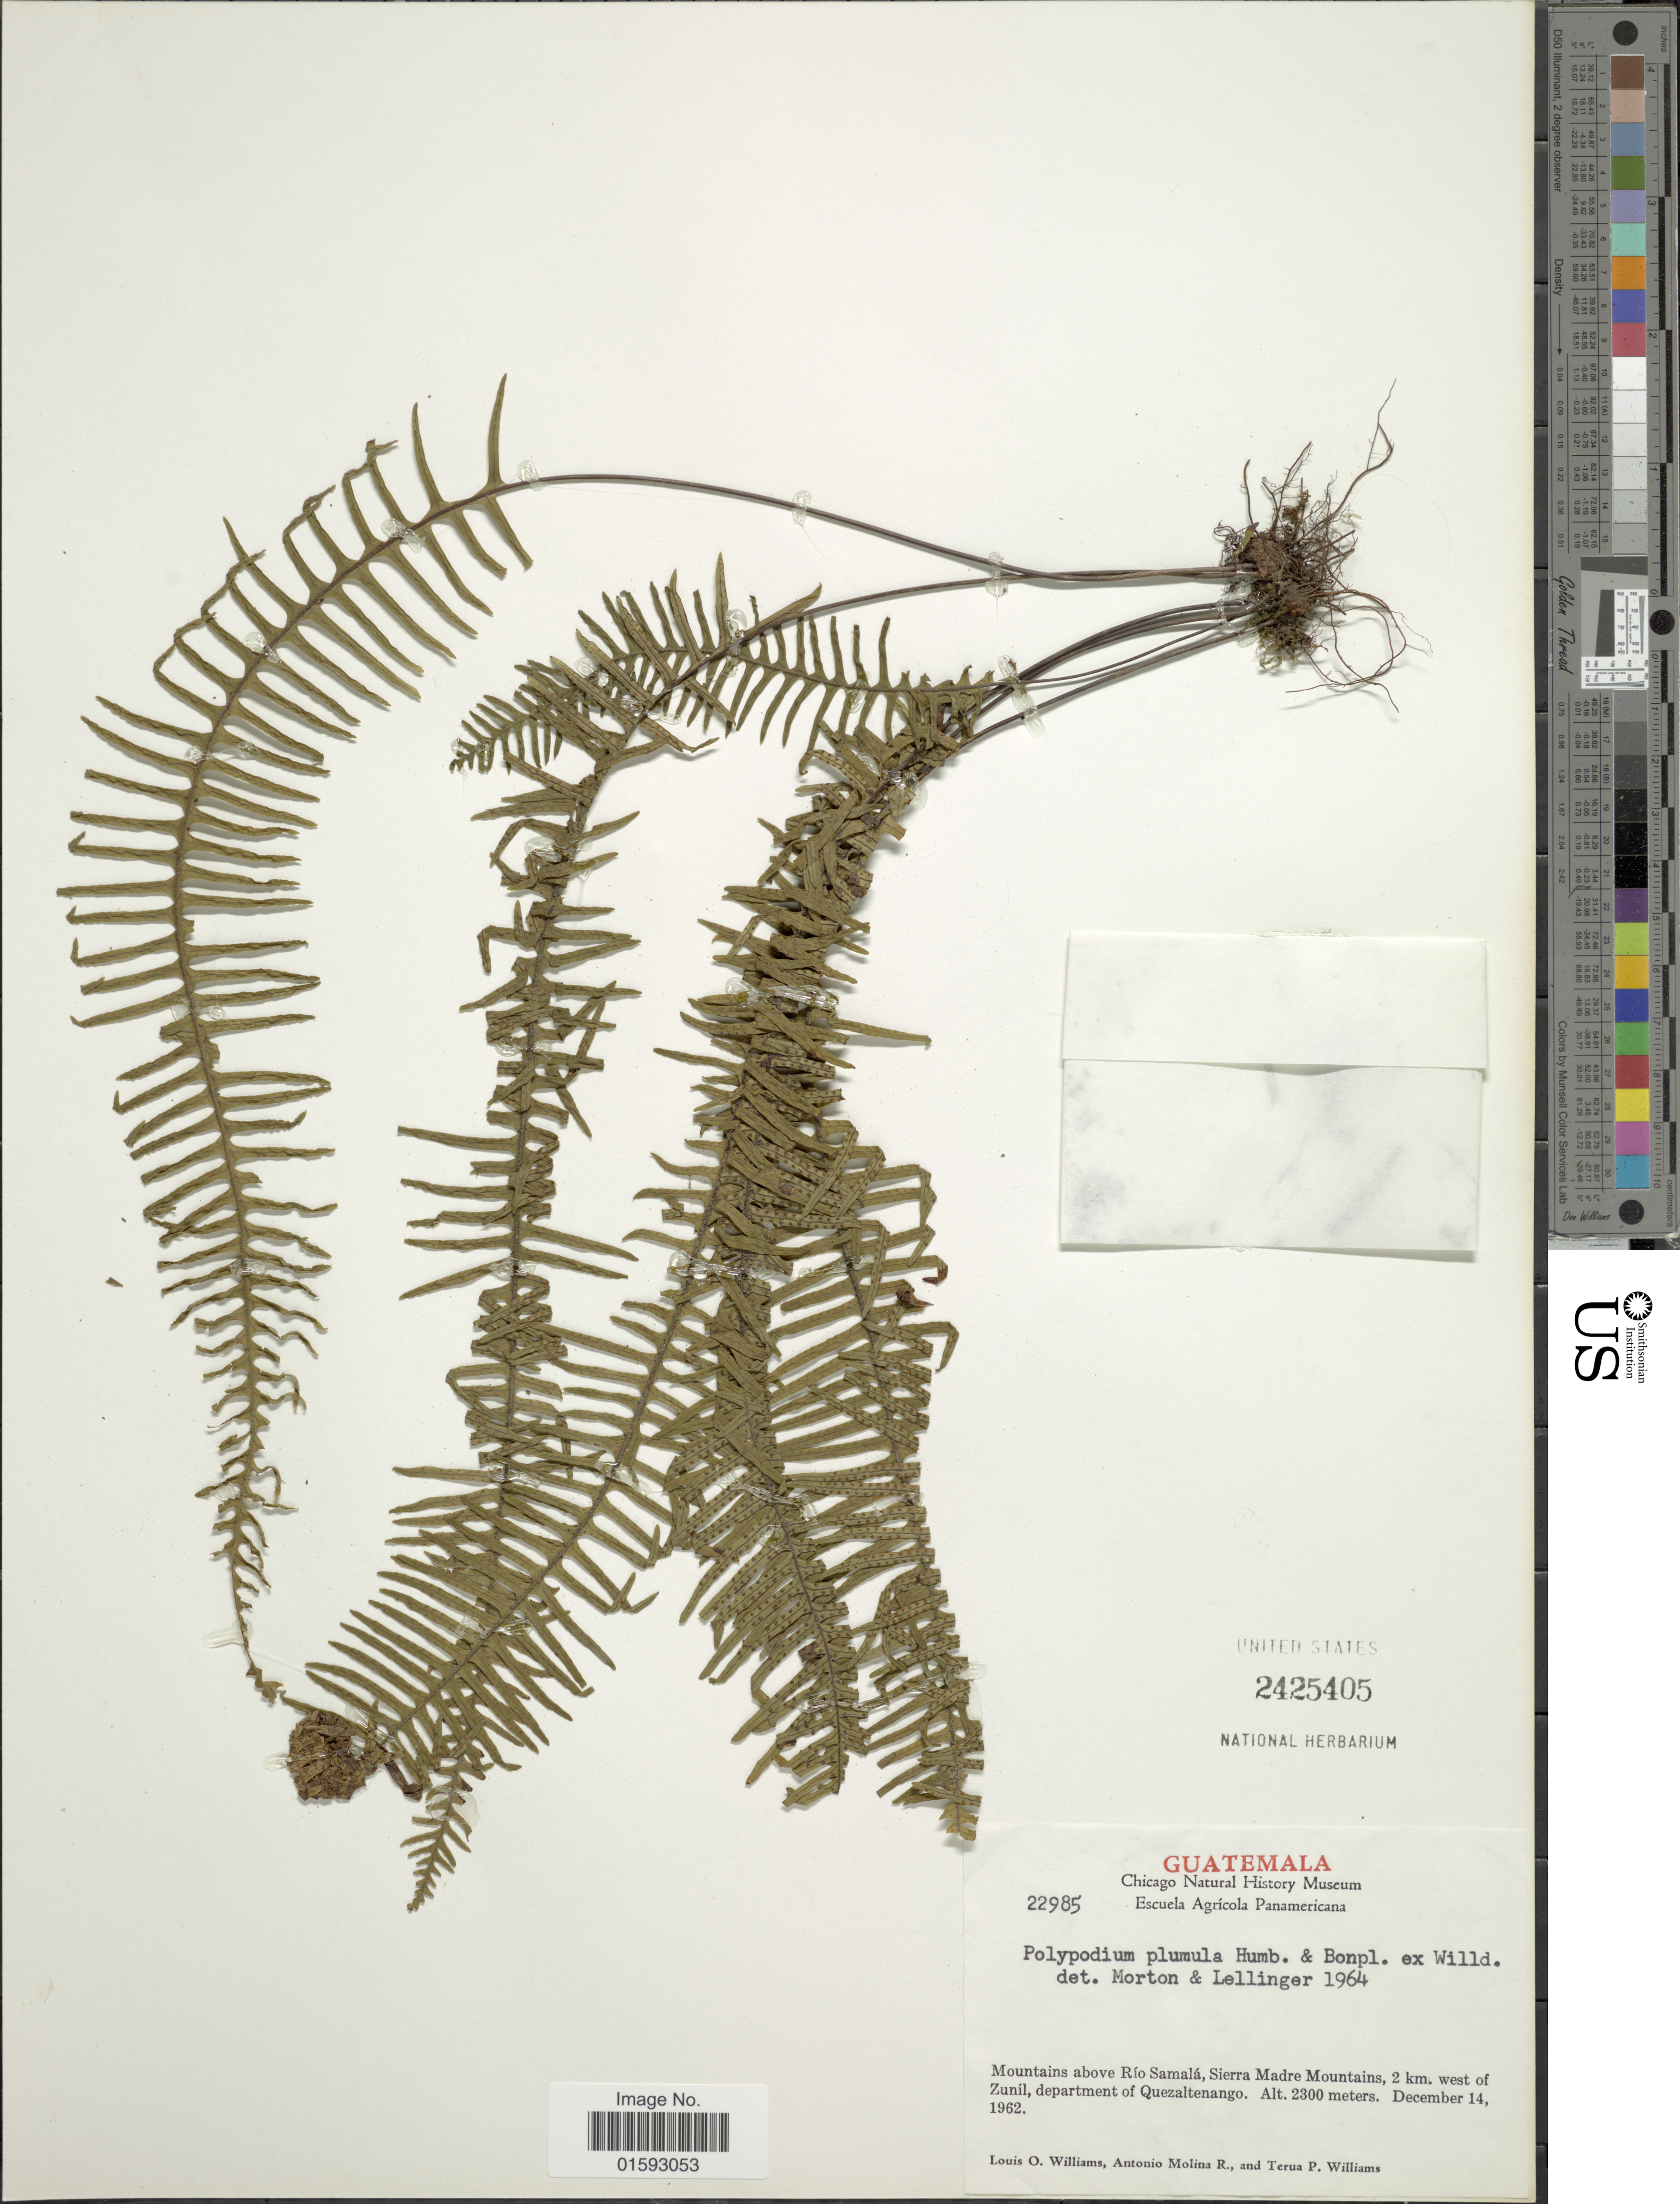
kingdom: Plantae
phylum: Tracheophyta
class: Polypodiopsida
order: Polypodiales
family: Polypodiaceae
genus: Pecluma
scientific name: Pecluma plumula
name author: (Humb. & Bonpl. ex Willd.) M.G. Price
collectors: L. O. Williams, A. Molina R. & T. P. Williams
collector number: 22985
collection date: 1962-12-14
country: Guatemala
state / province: Quetzaltenango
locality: Mountains above Rio Samala, Sierra MAdre Mountains, 2 km west of Zunil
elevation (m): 2300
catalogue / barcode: US 2425405